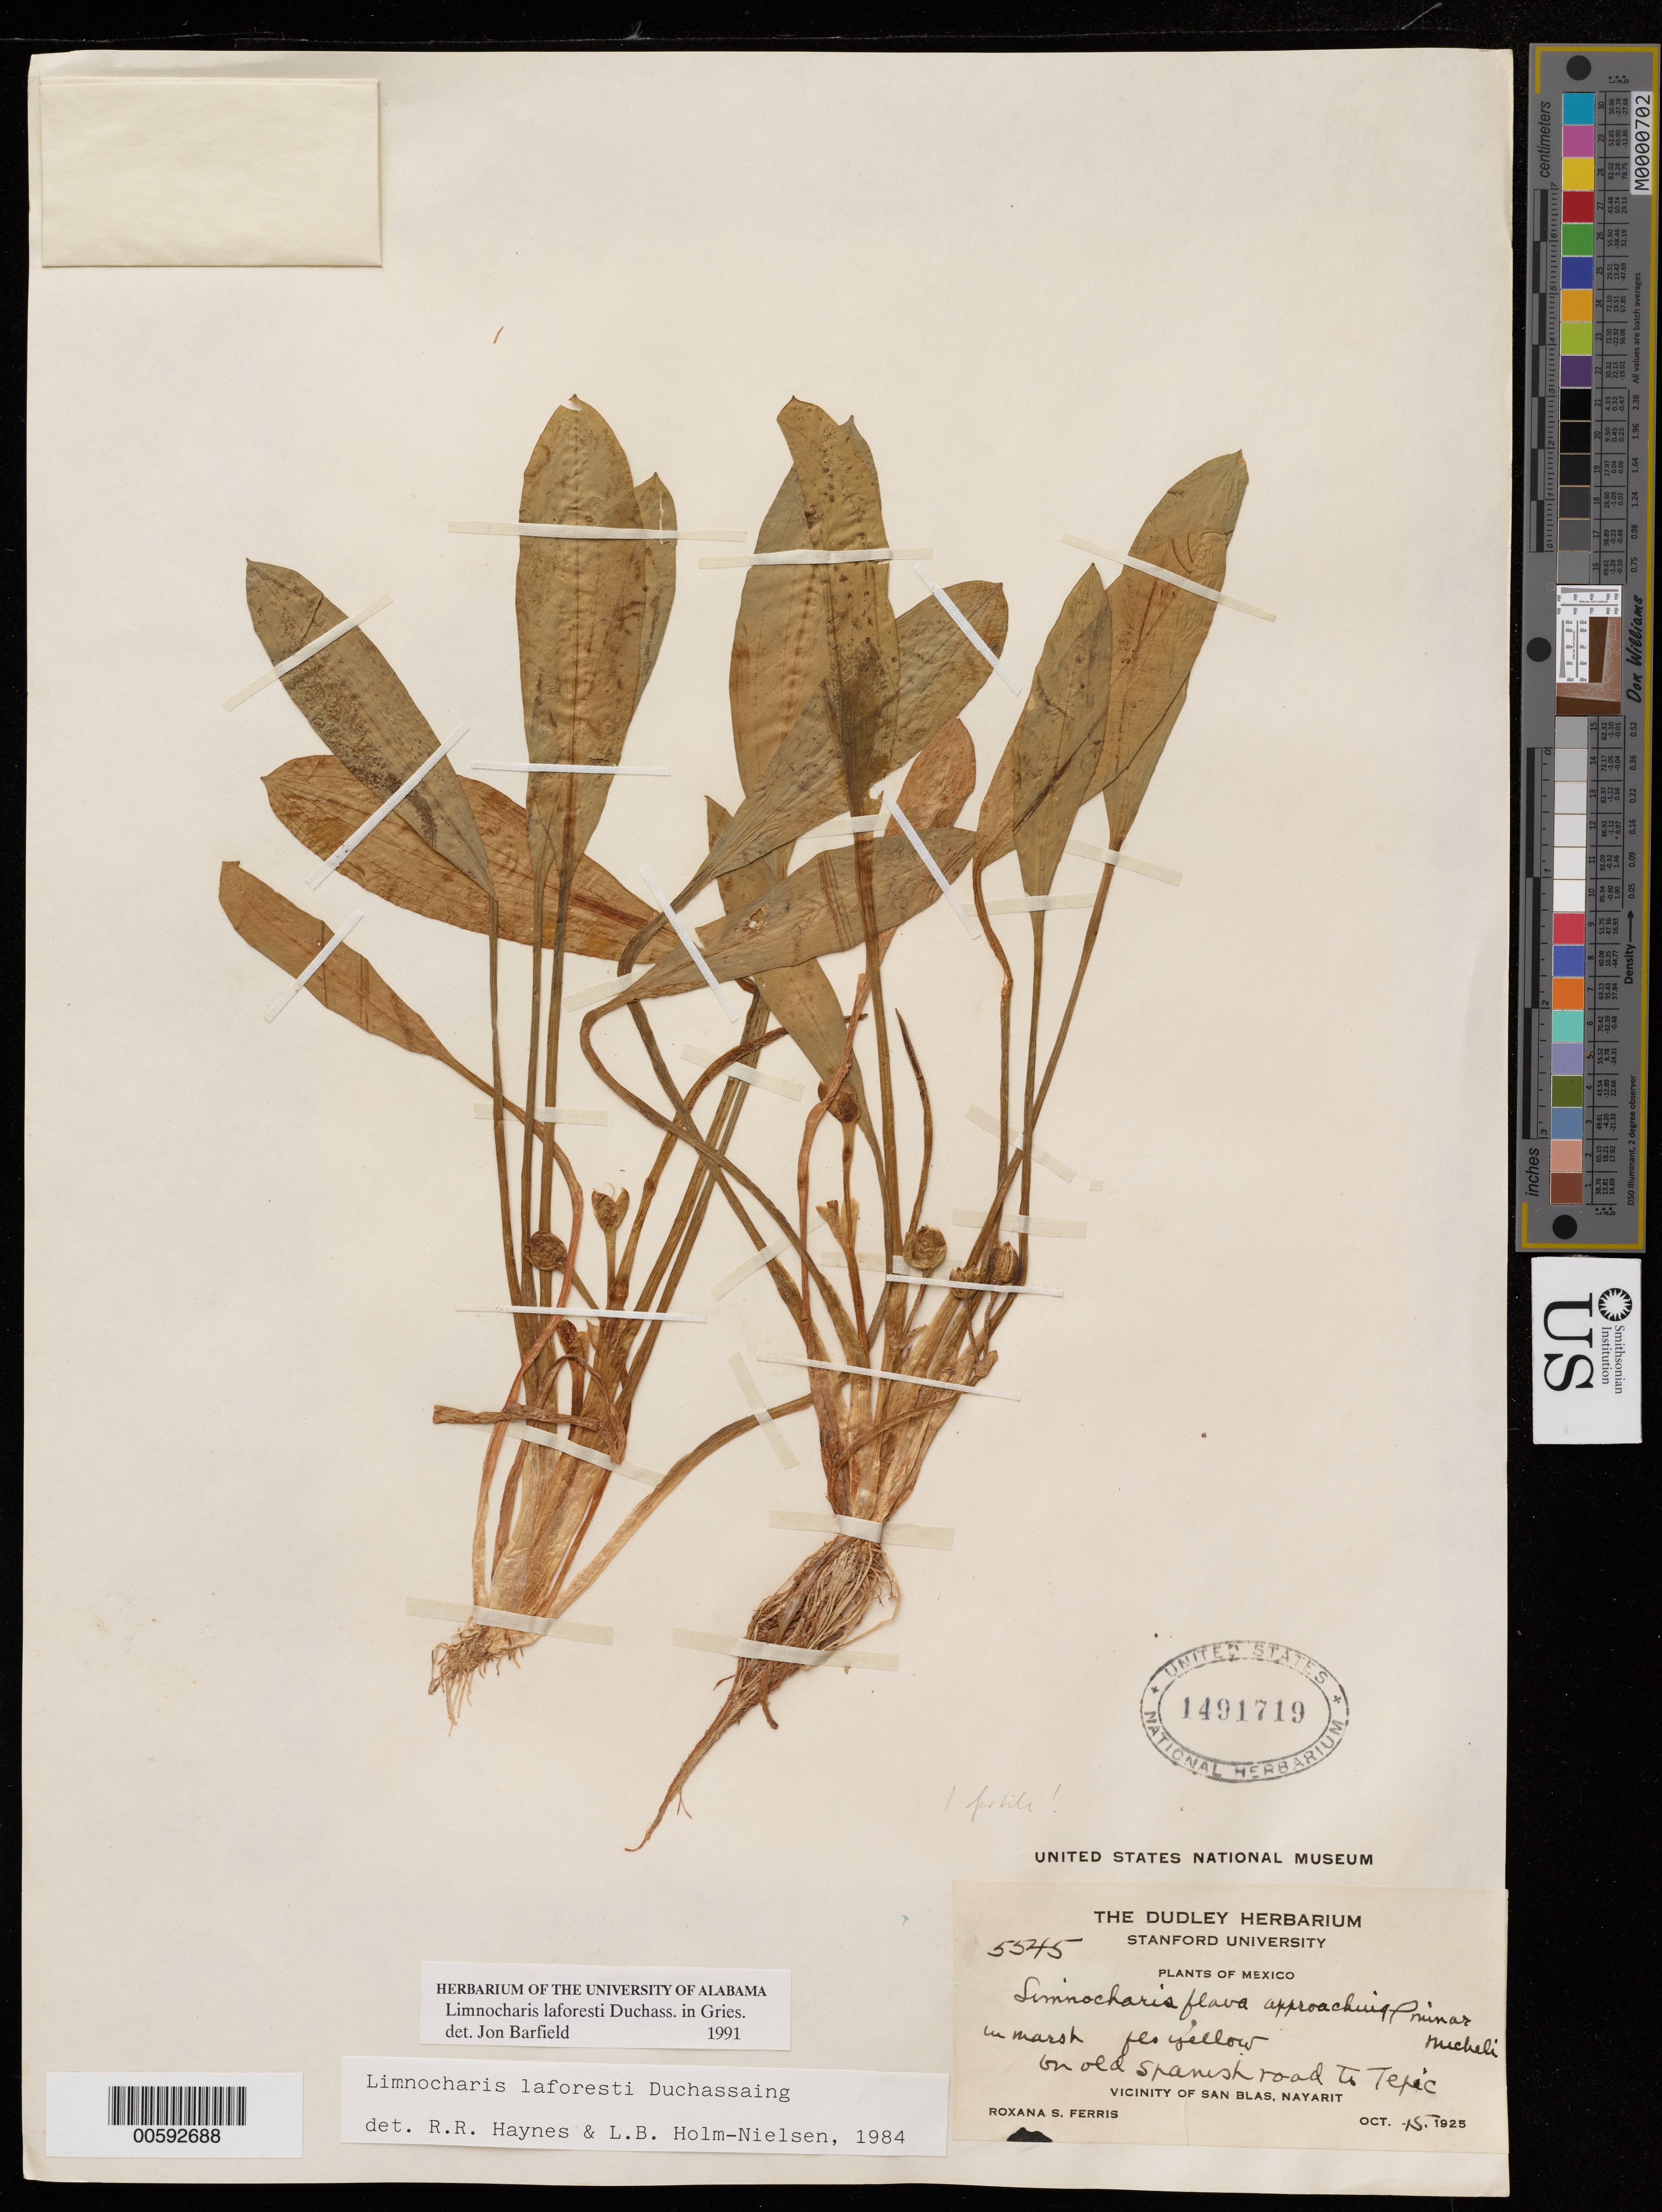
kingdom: Plantae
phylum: Tracheophyta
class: Liliopsida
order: Alismatales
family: Alismataceae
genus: Limnocharis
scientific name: Limnocharis laforestii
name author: Duchass. ex Griseb.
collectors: R. S. Ferris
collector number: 5545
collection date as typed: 15 Oct 1925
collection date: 1925-10-15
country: Mexico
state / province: Nayarit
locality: San Blas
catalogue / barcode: US 1491719